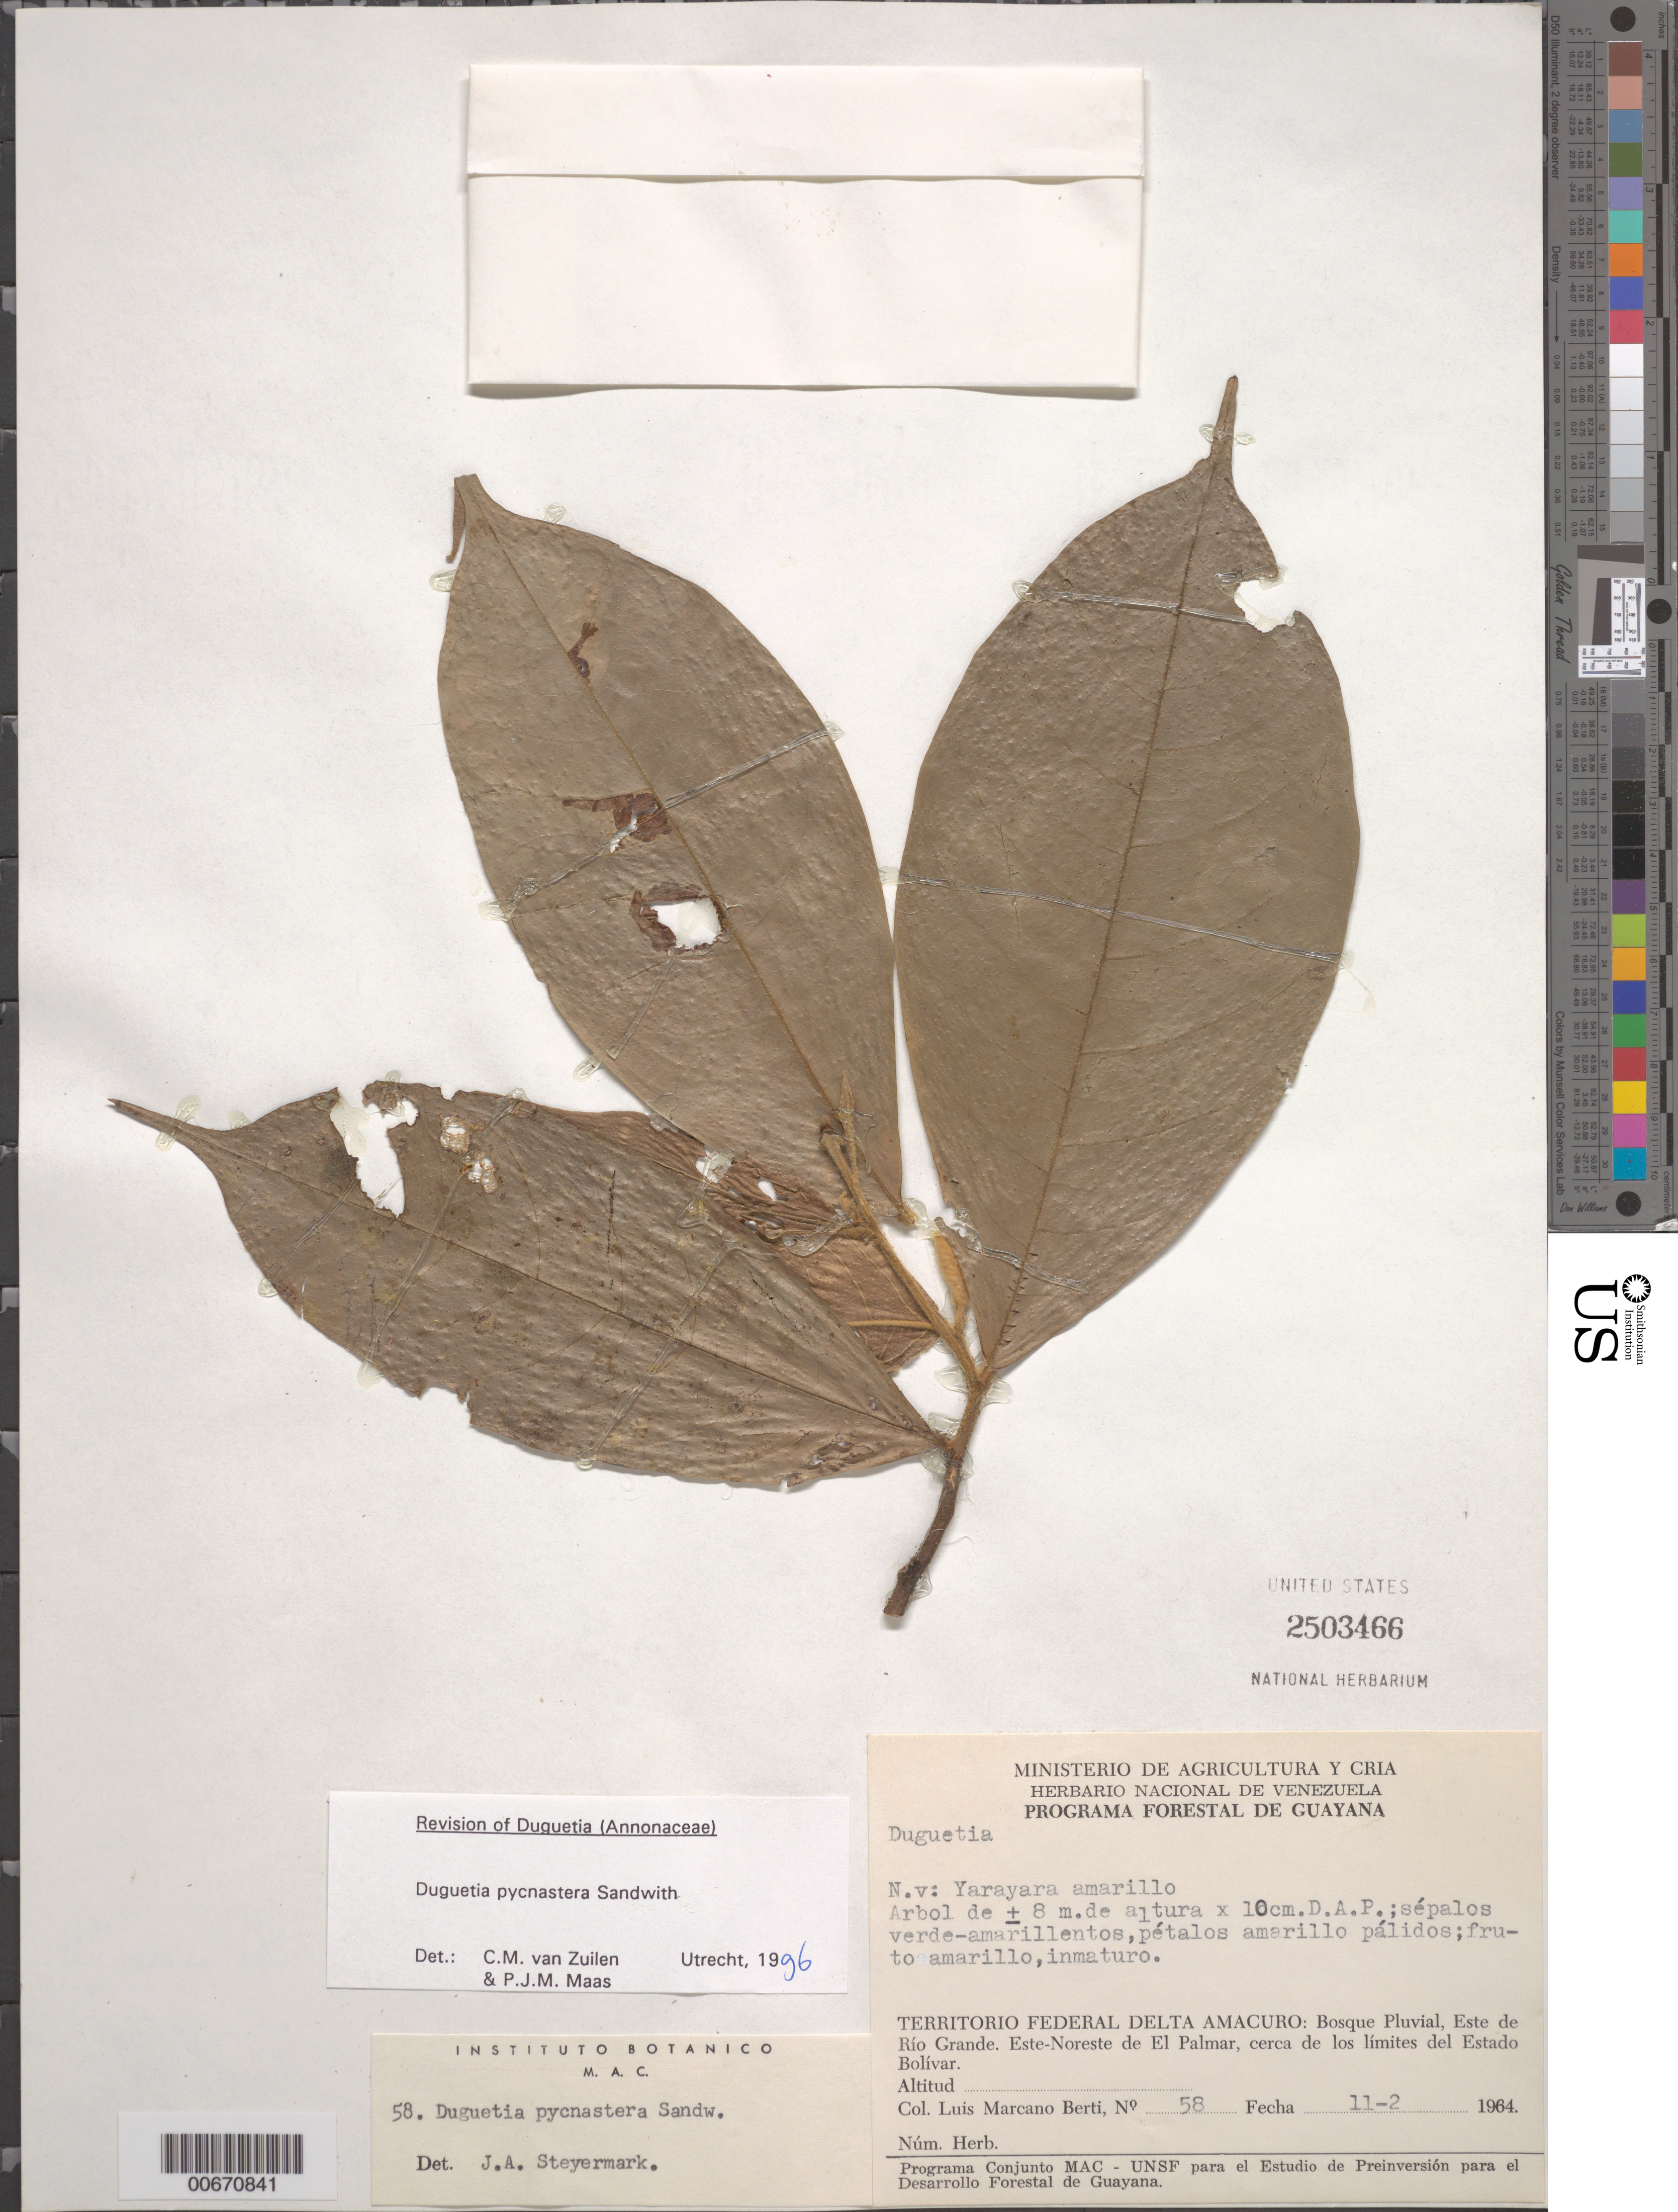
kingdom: Plantae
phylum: Tracheophyta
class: Magnoliopsida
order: Magnoliales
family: Annonaceae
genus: Duguetia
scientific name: Duguetia pycnastera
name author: Sandwith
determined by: Zuilen, C. M.; Maas, P. J.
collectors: L. Marcano-Berti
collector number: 58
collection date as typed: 11-Feb-64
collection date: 1964-02-11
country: Venezuela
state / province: Delta Amacuro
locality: Este de Río Grande, ENE de El Palmar, cerca de los limites del Estado Bolívar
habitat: Bosque pluvial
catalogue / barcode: US 2503466